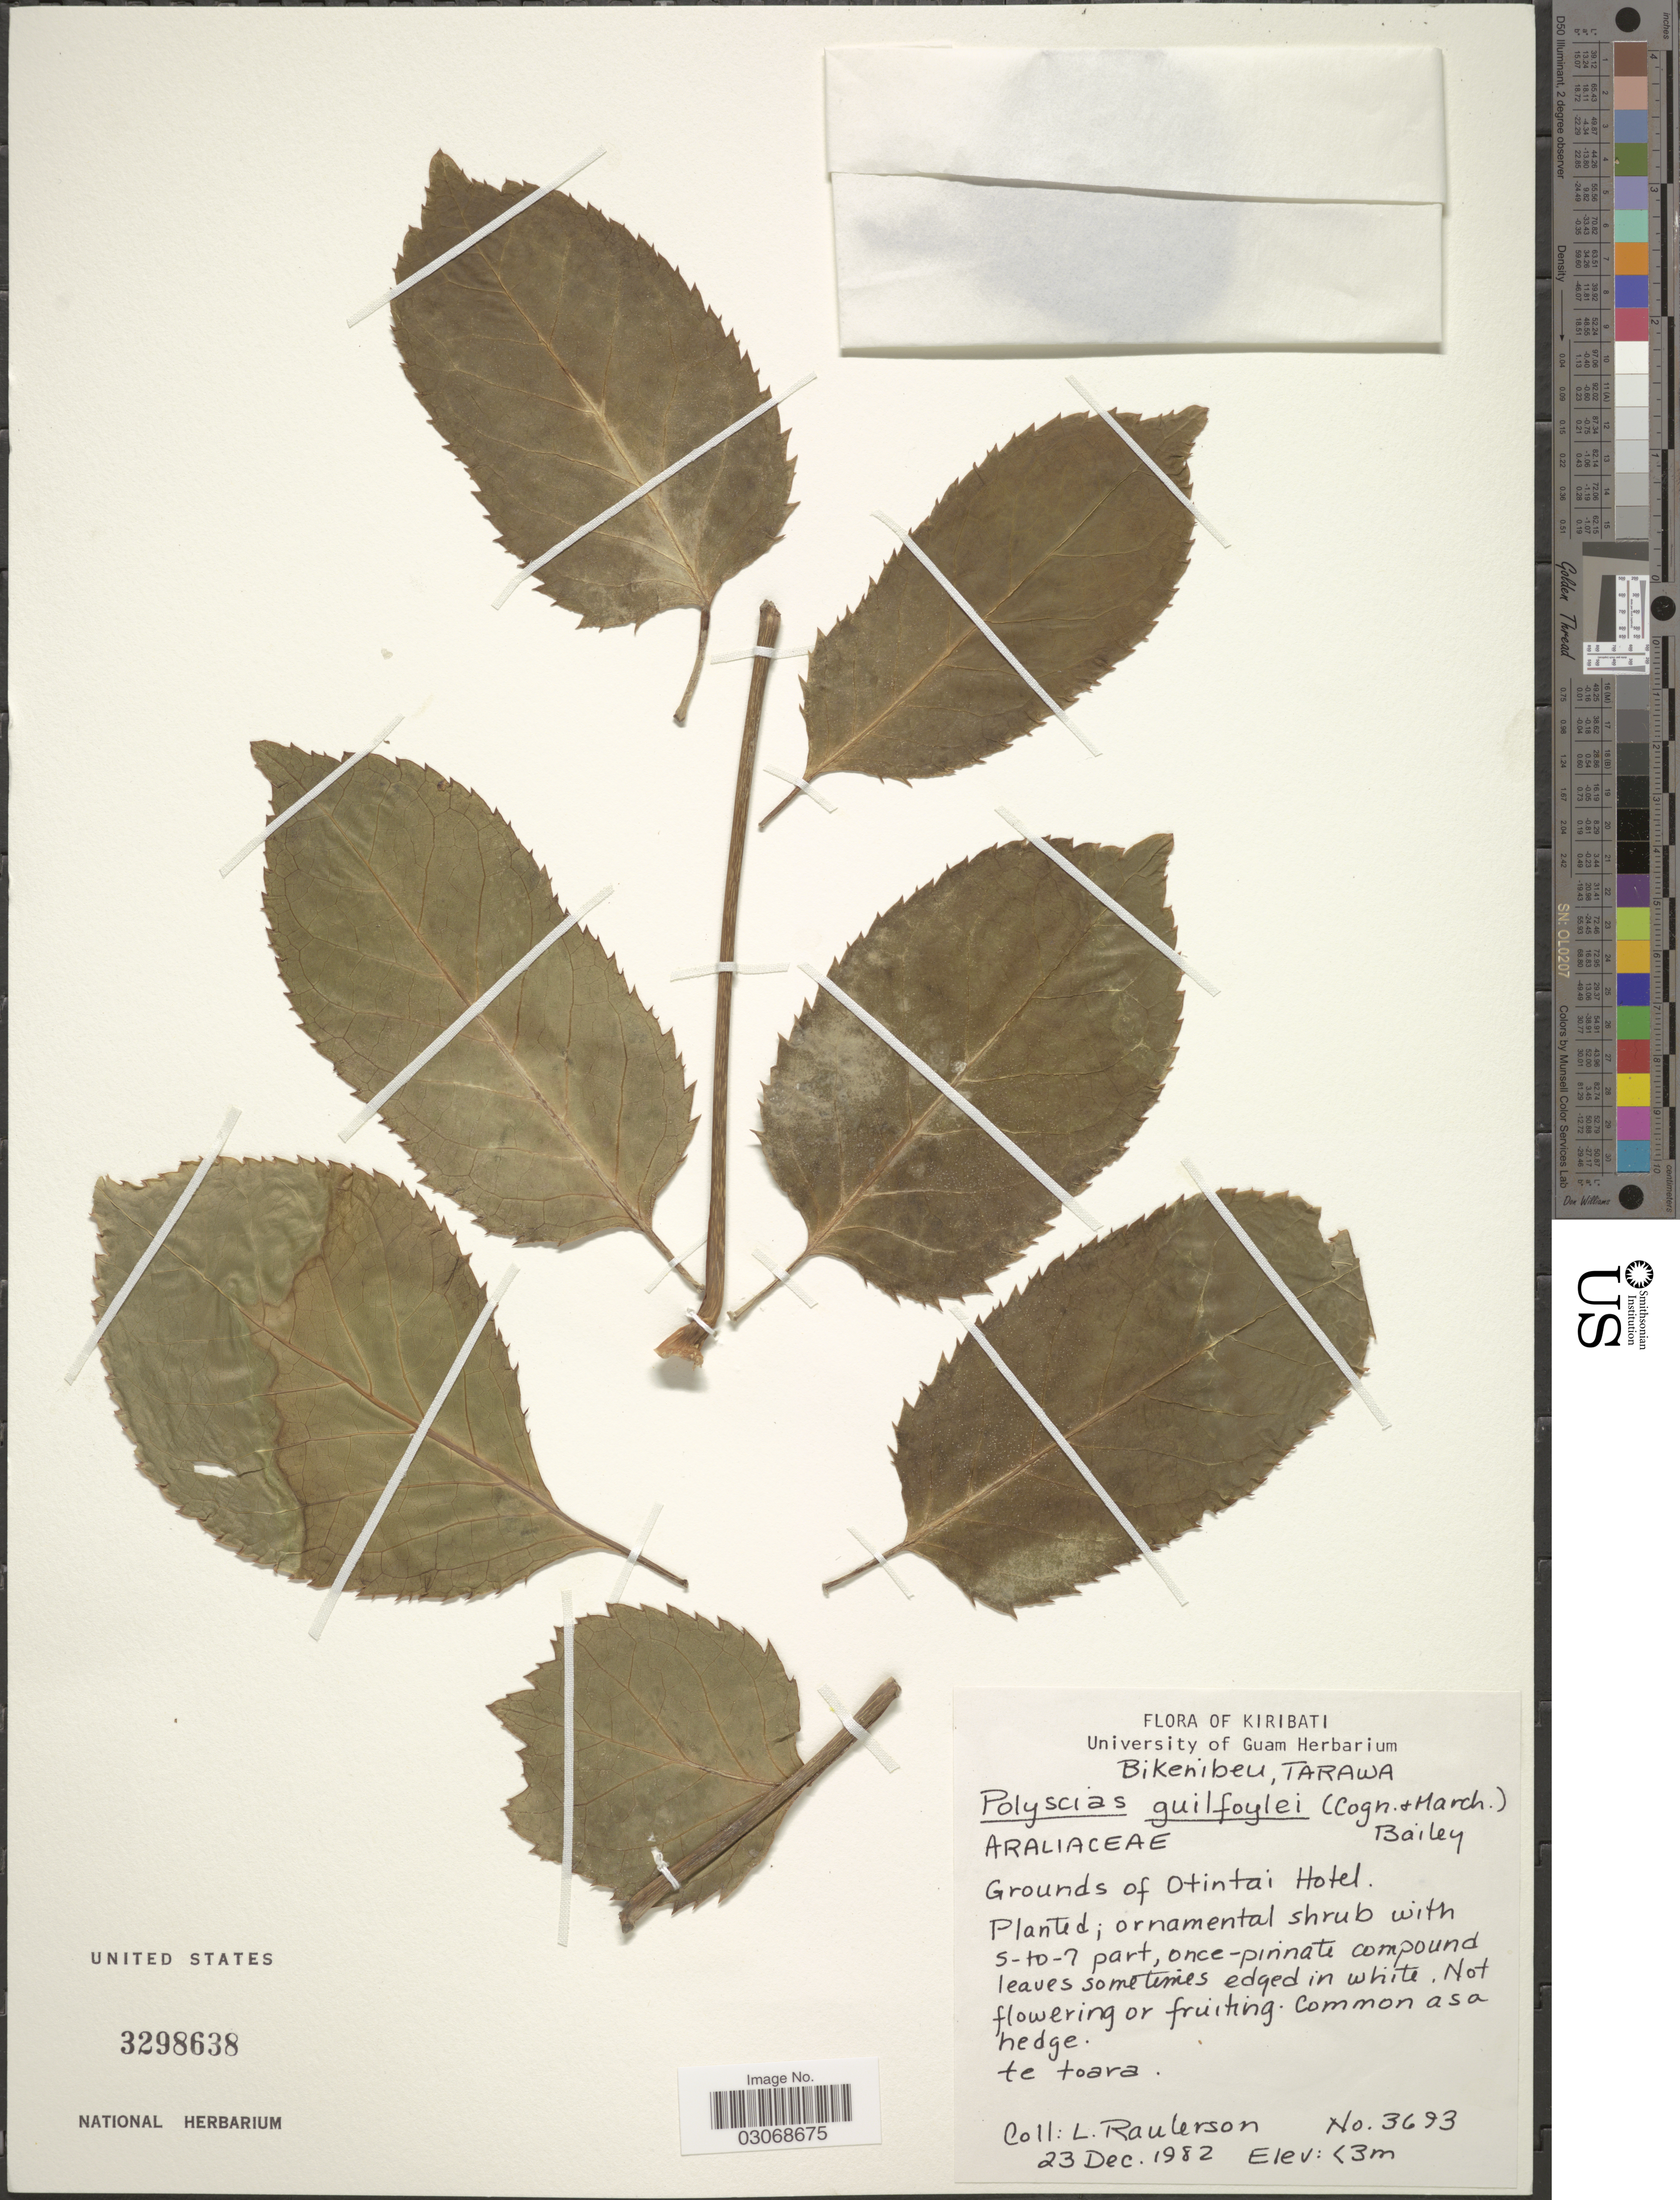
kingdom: Plantae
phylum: Tracheophyta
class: Magnoliopsida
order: Apiales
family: Araliaceae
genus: Polyscias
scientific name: Polyscias guilfoylei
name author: (W. Bull) L.H. Bailey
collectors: L. Raulerson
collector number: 3693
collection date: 1982-12-23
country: Kiribati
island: Tarawa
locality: Bikenibeu, Tarawa, Grounds of Otintai Hotel.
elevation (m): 3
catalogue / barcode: US 3298638